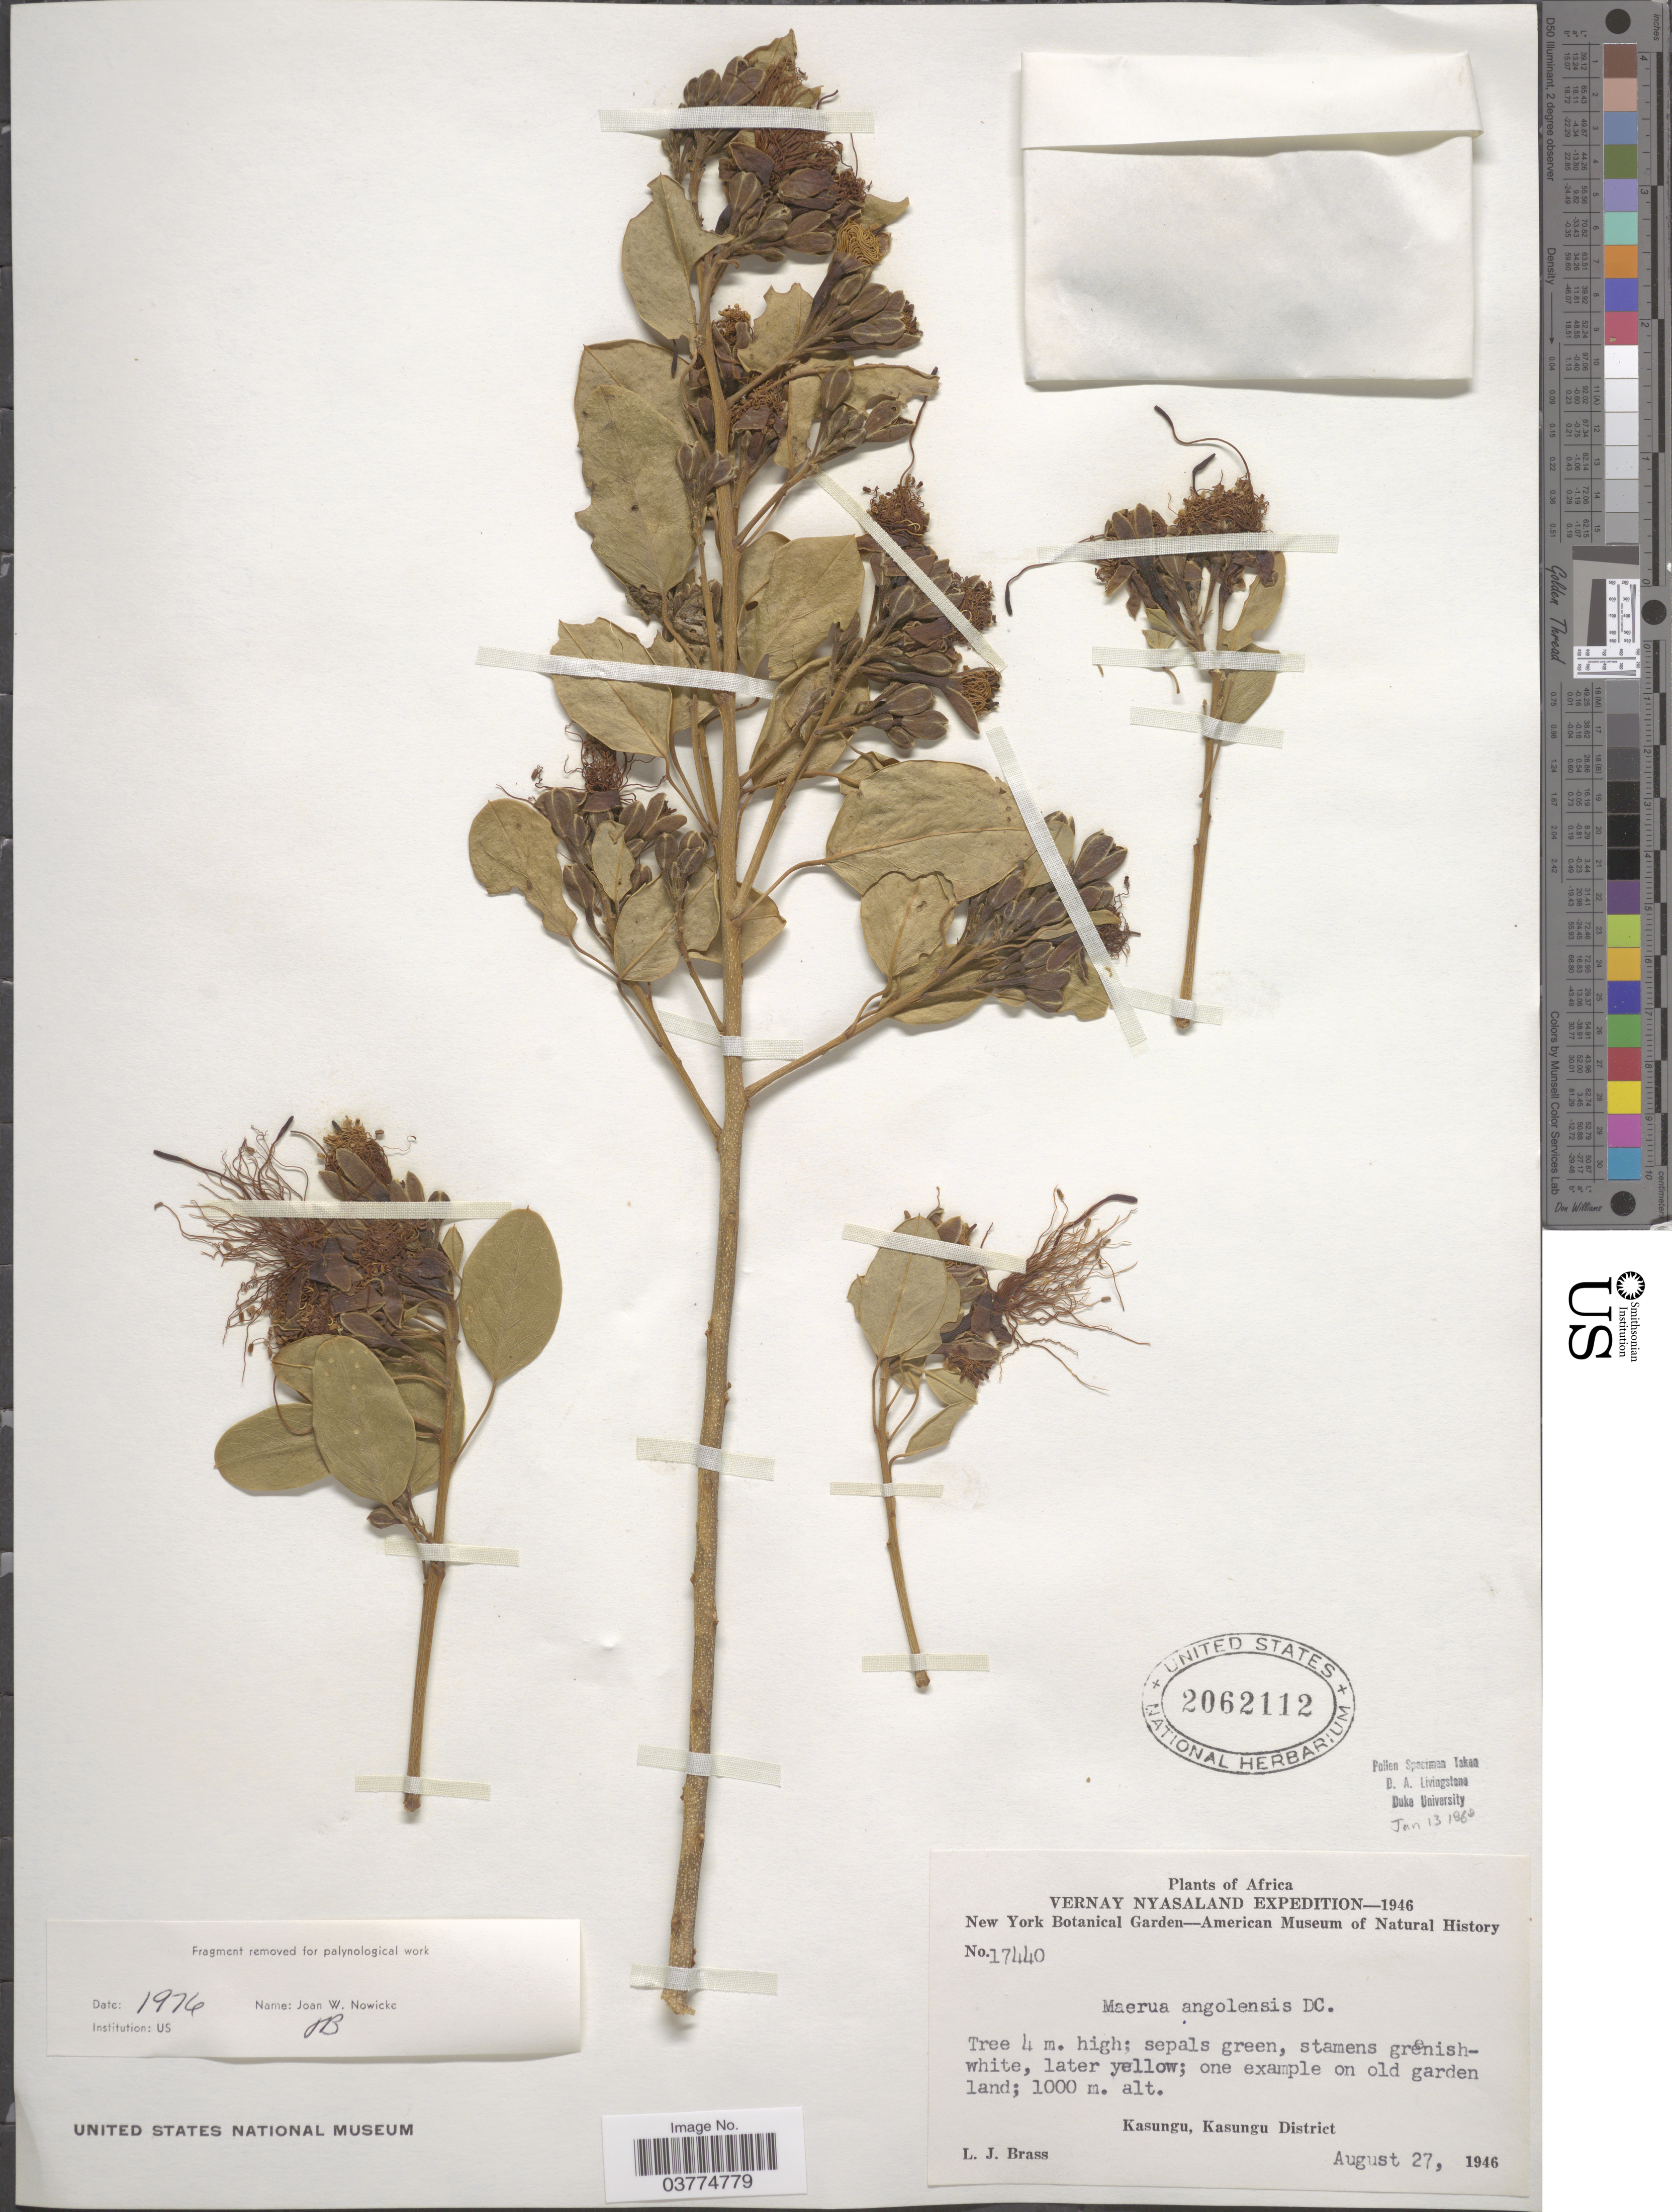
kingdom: Plantae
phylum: Tracheophyta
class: Magnoliopsida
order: Brassicales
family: Capparaceae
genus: Maerua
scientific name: Maerua angolensis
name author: DC.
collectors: L. J. Brass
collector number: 17440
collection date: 1946-08-27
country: Malawi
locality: Vernay Nyasaland . Kasungu, Kasungu District.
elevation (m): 1000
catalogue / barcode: US 2062112